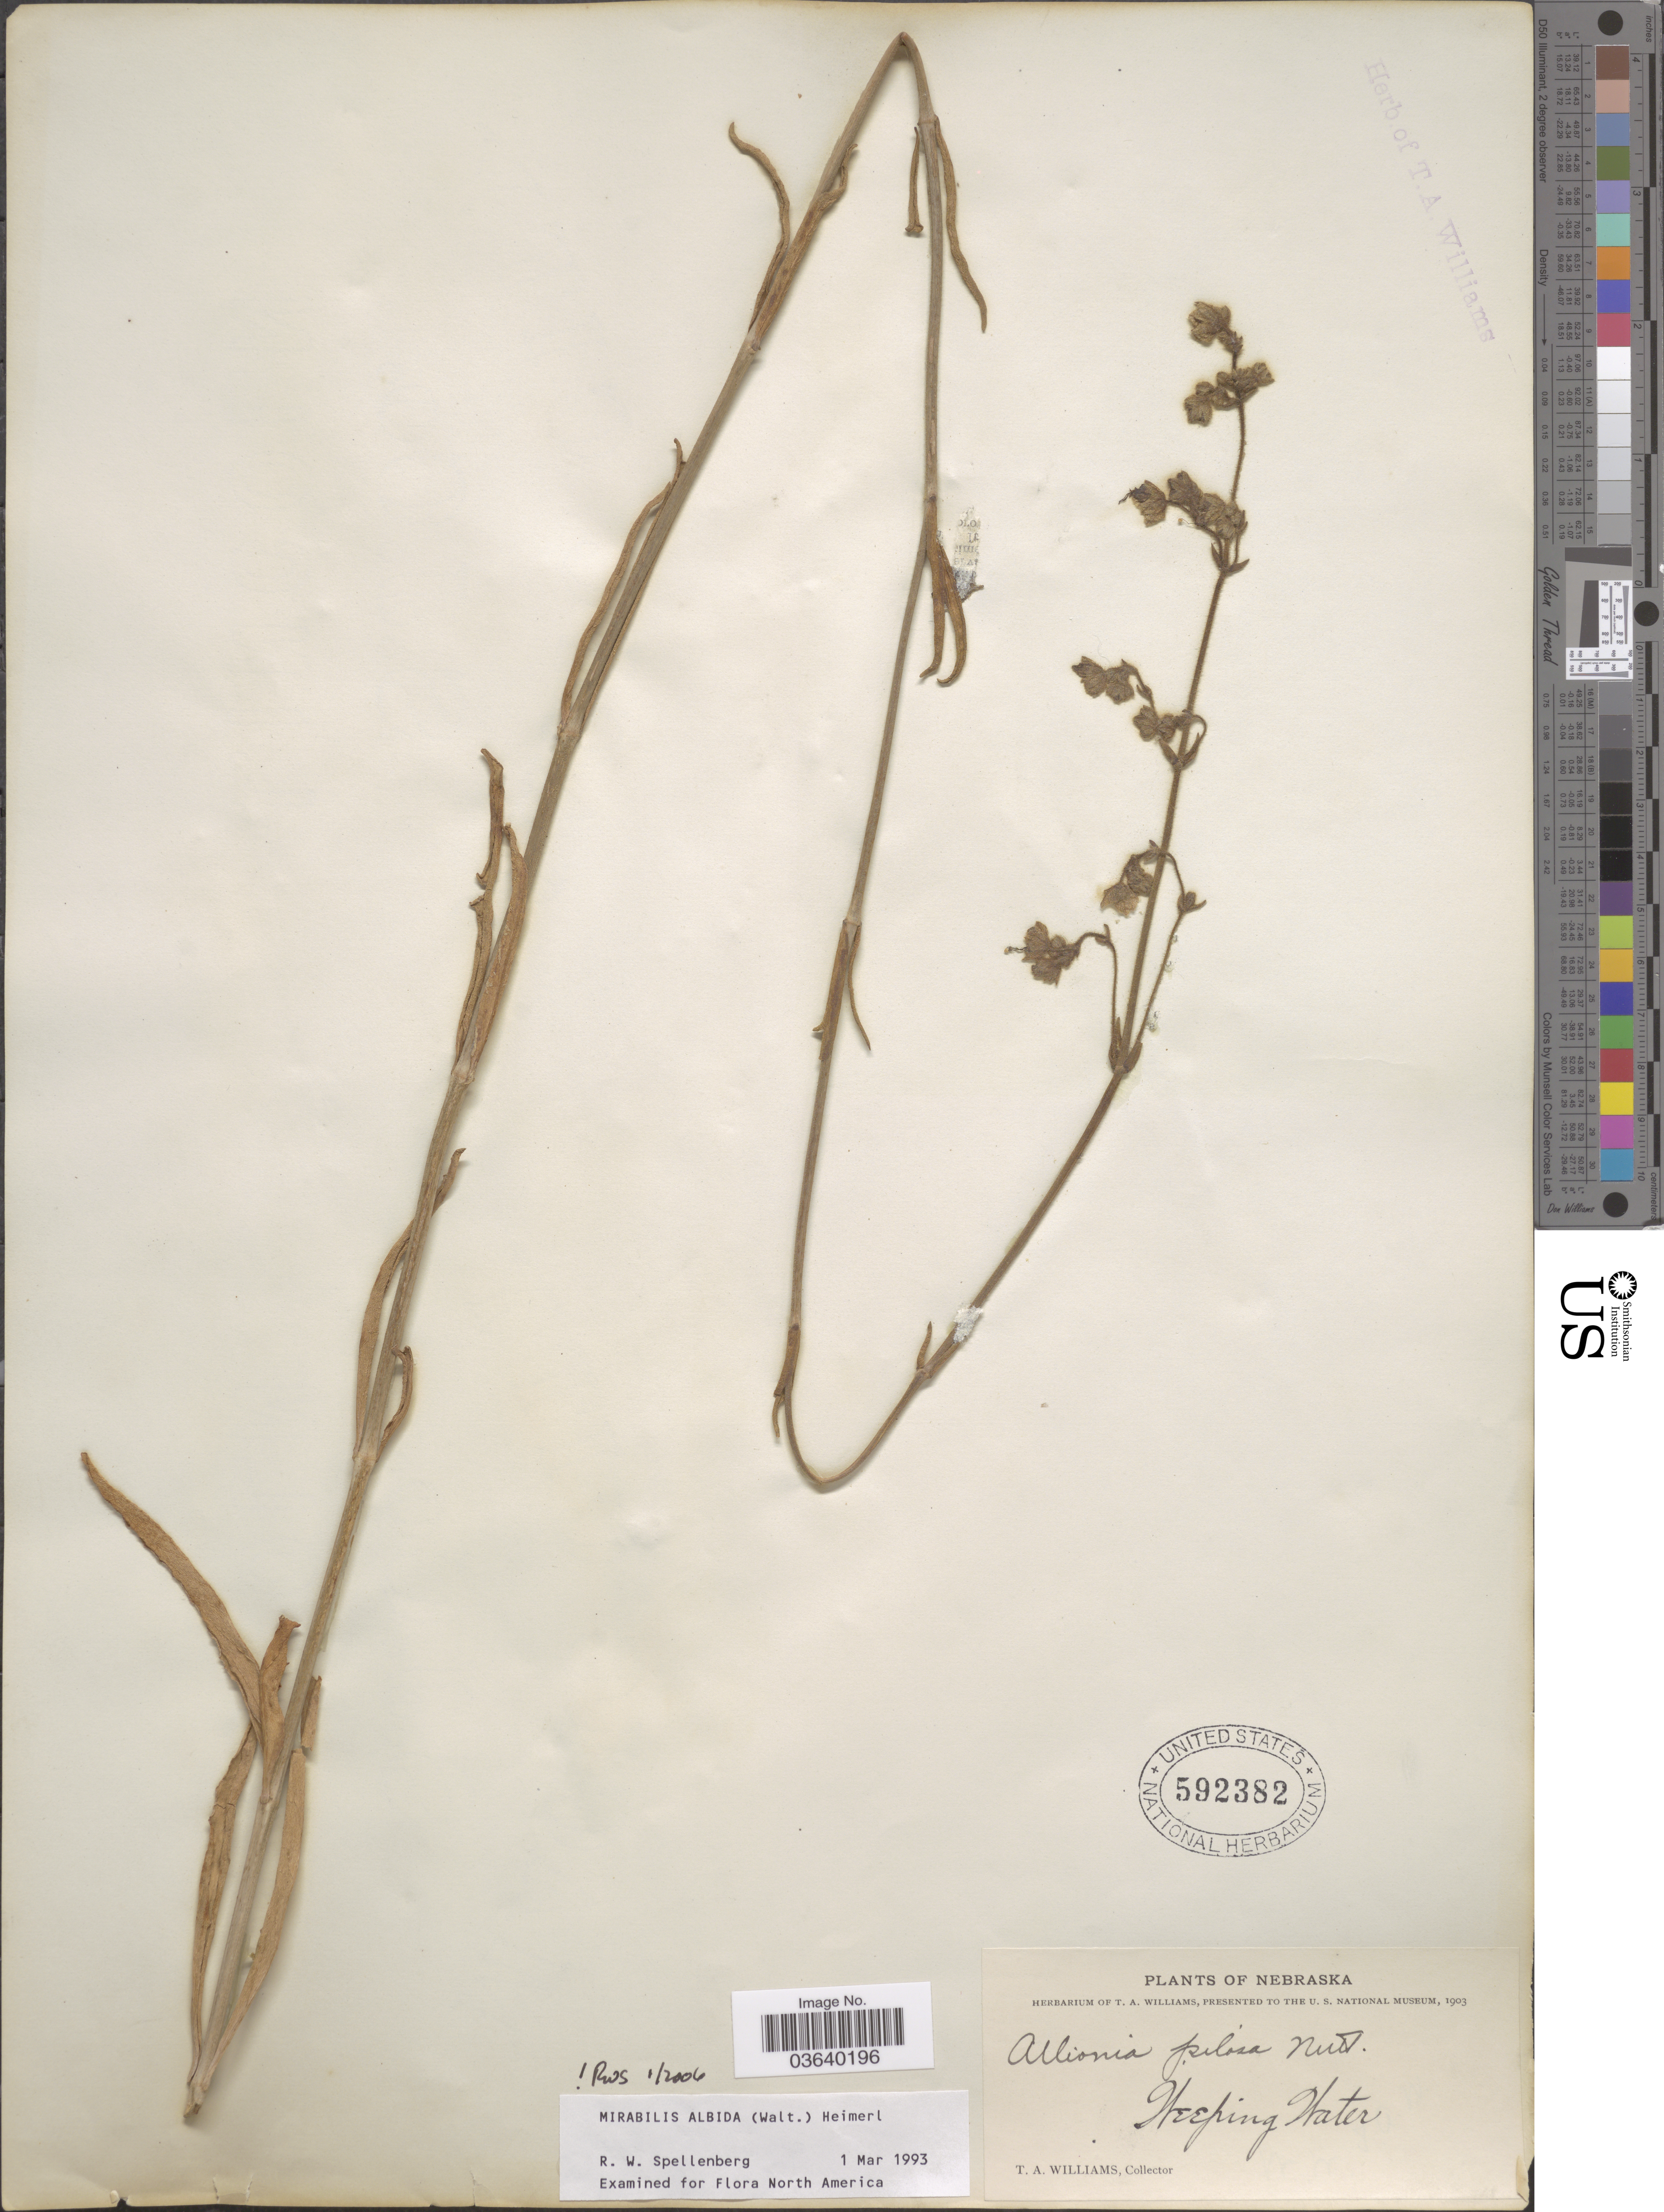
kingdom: Plantae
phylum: Tracheophyta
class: Magnoliopsida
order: Caryophyllales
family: Nyctaginaceae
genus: Mirabilis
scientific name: Mirabilis albida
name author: (Walter) Heimerl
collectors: T. Williams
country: United States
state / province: Nebraska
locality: Weeping Water.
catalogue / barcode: US 592382